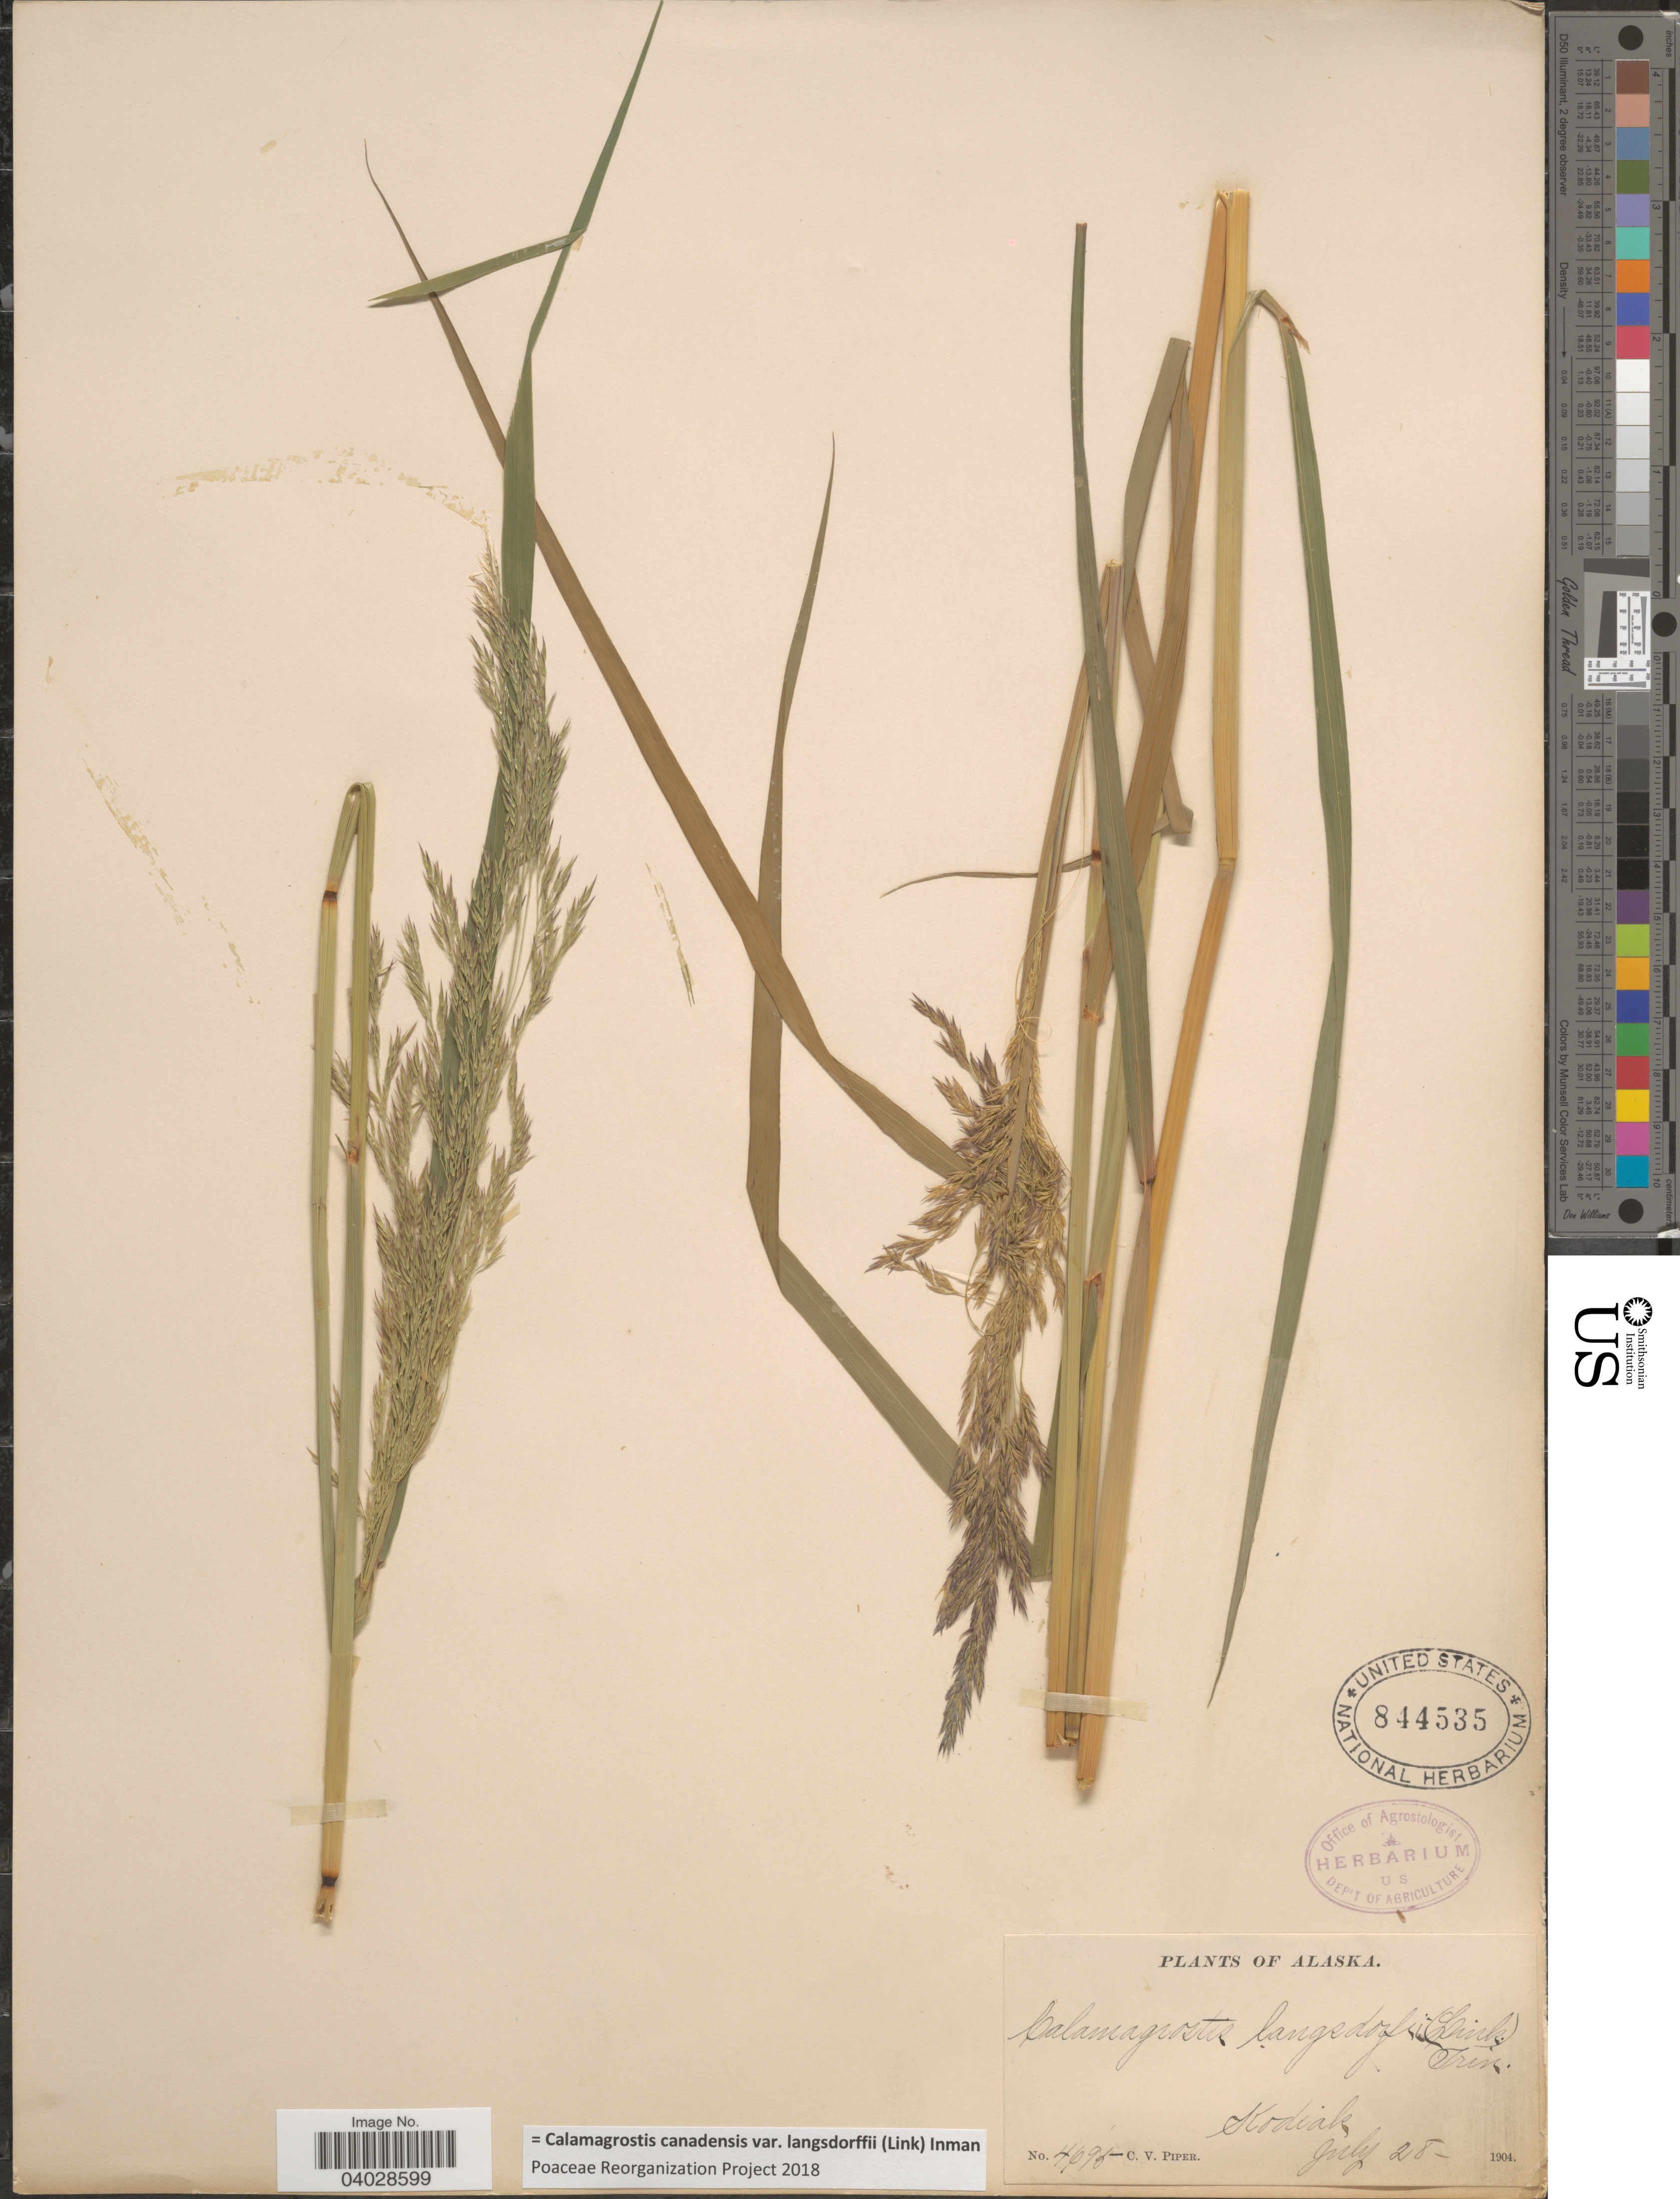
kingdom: Plantae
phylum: Tracheophyta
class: Liliopsida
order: Poales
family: Poaceae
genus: Calamagrostis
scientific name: Calamagrostis canadensis var. langsdorffii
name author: (Link) Inman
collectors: C. V. Piper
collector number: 4696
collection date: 1904-07-28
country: United States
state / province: Alaska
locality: Kodiak.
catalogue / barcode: US 844535